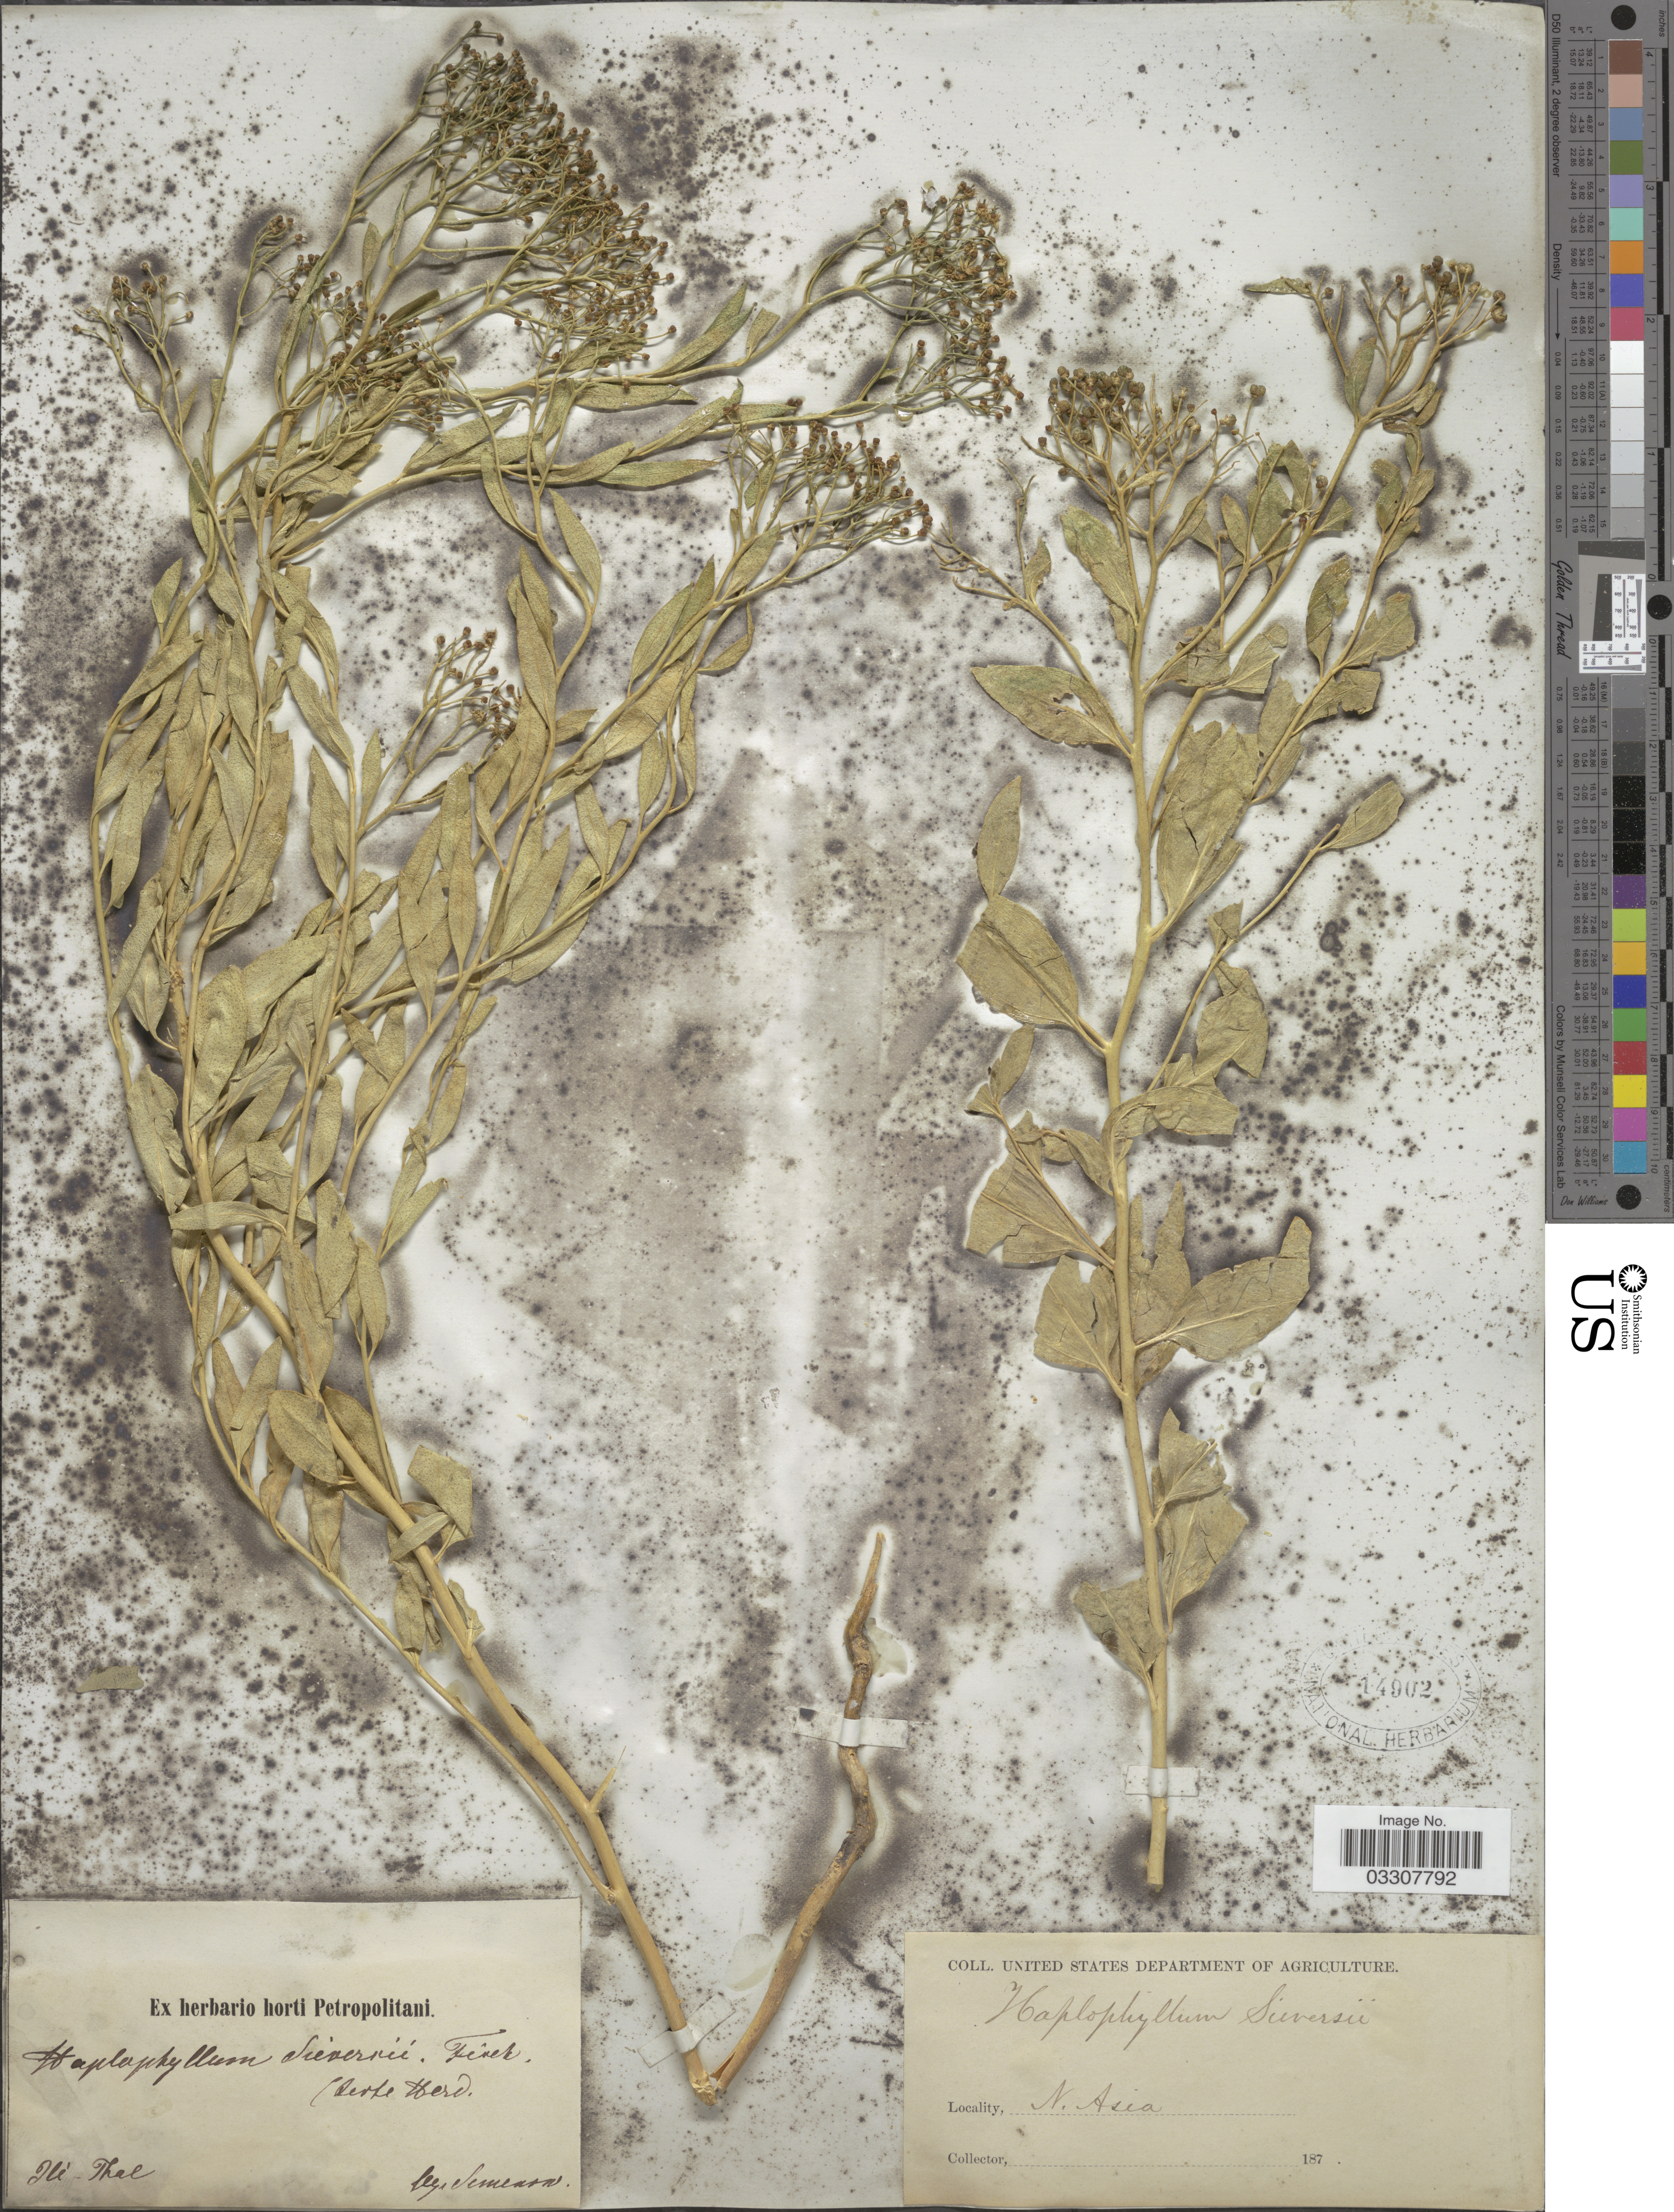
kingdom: Plantae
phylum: Tracheophyta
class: Magnoliopsida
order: Sapindales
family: Rutaceae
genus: Haplophyllum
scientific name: Haplophyllum acutifolium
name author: (DC.) G. Don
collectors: -- Semenov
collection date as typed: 187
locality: Ilè-Thal. N. Asia.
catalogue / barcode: US 14902